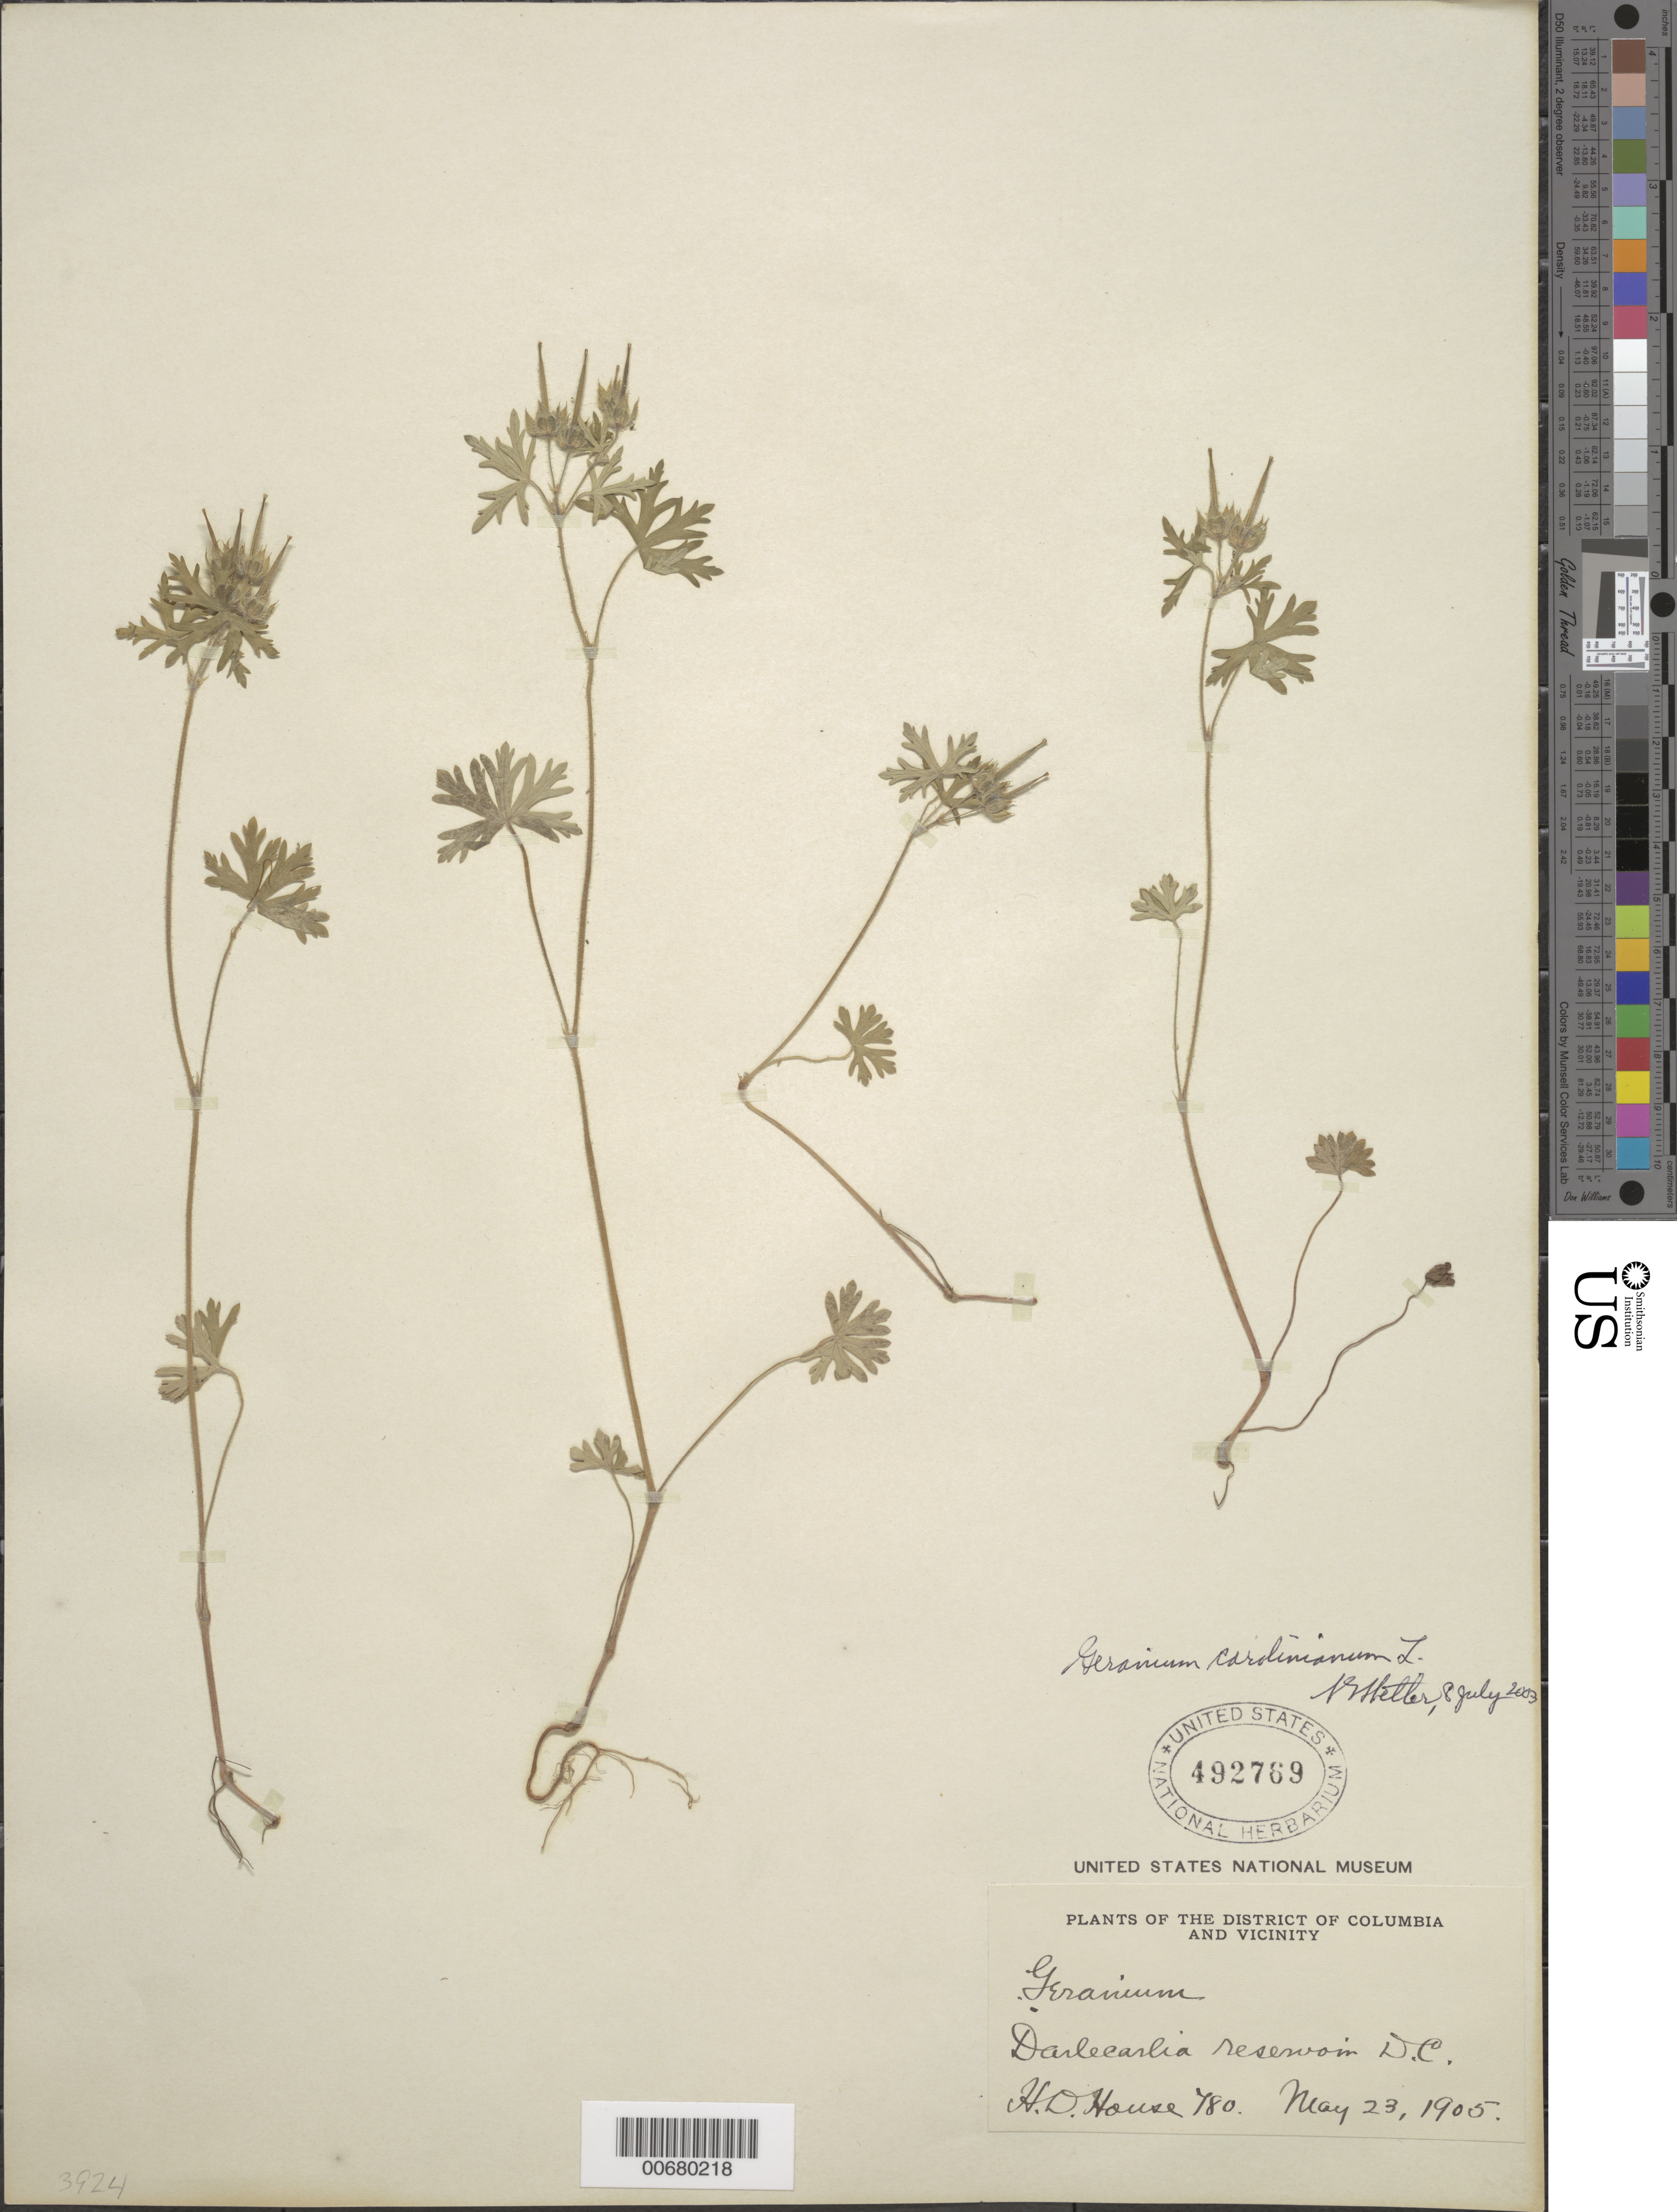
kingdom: Plantae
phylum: Tracheophyta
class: Magnoliopsida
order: Geraniales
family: Geraniaceae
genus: Geranium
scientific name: Geranium carolinianum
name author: L.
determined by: Shetler, Stanwyn G., (US), NMNH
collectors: H. D. House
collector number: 780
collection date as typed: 23 May 1905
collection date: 1905-05-23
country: United States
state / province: District of Columbia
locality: Dalecarlia Reservoir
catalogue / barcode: US 492769